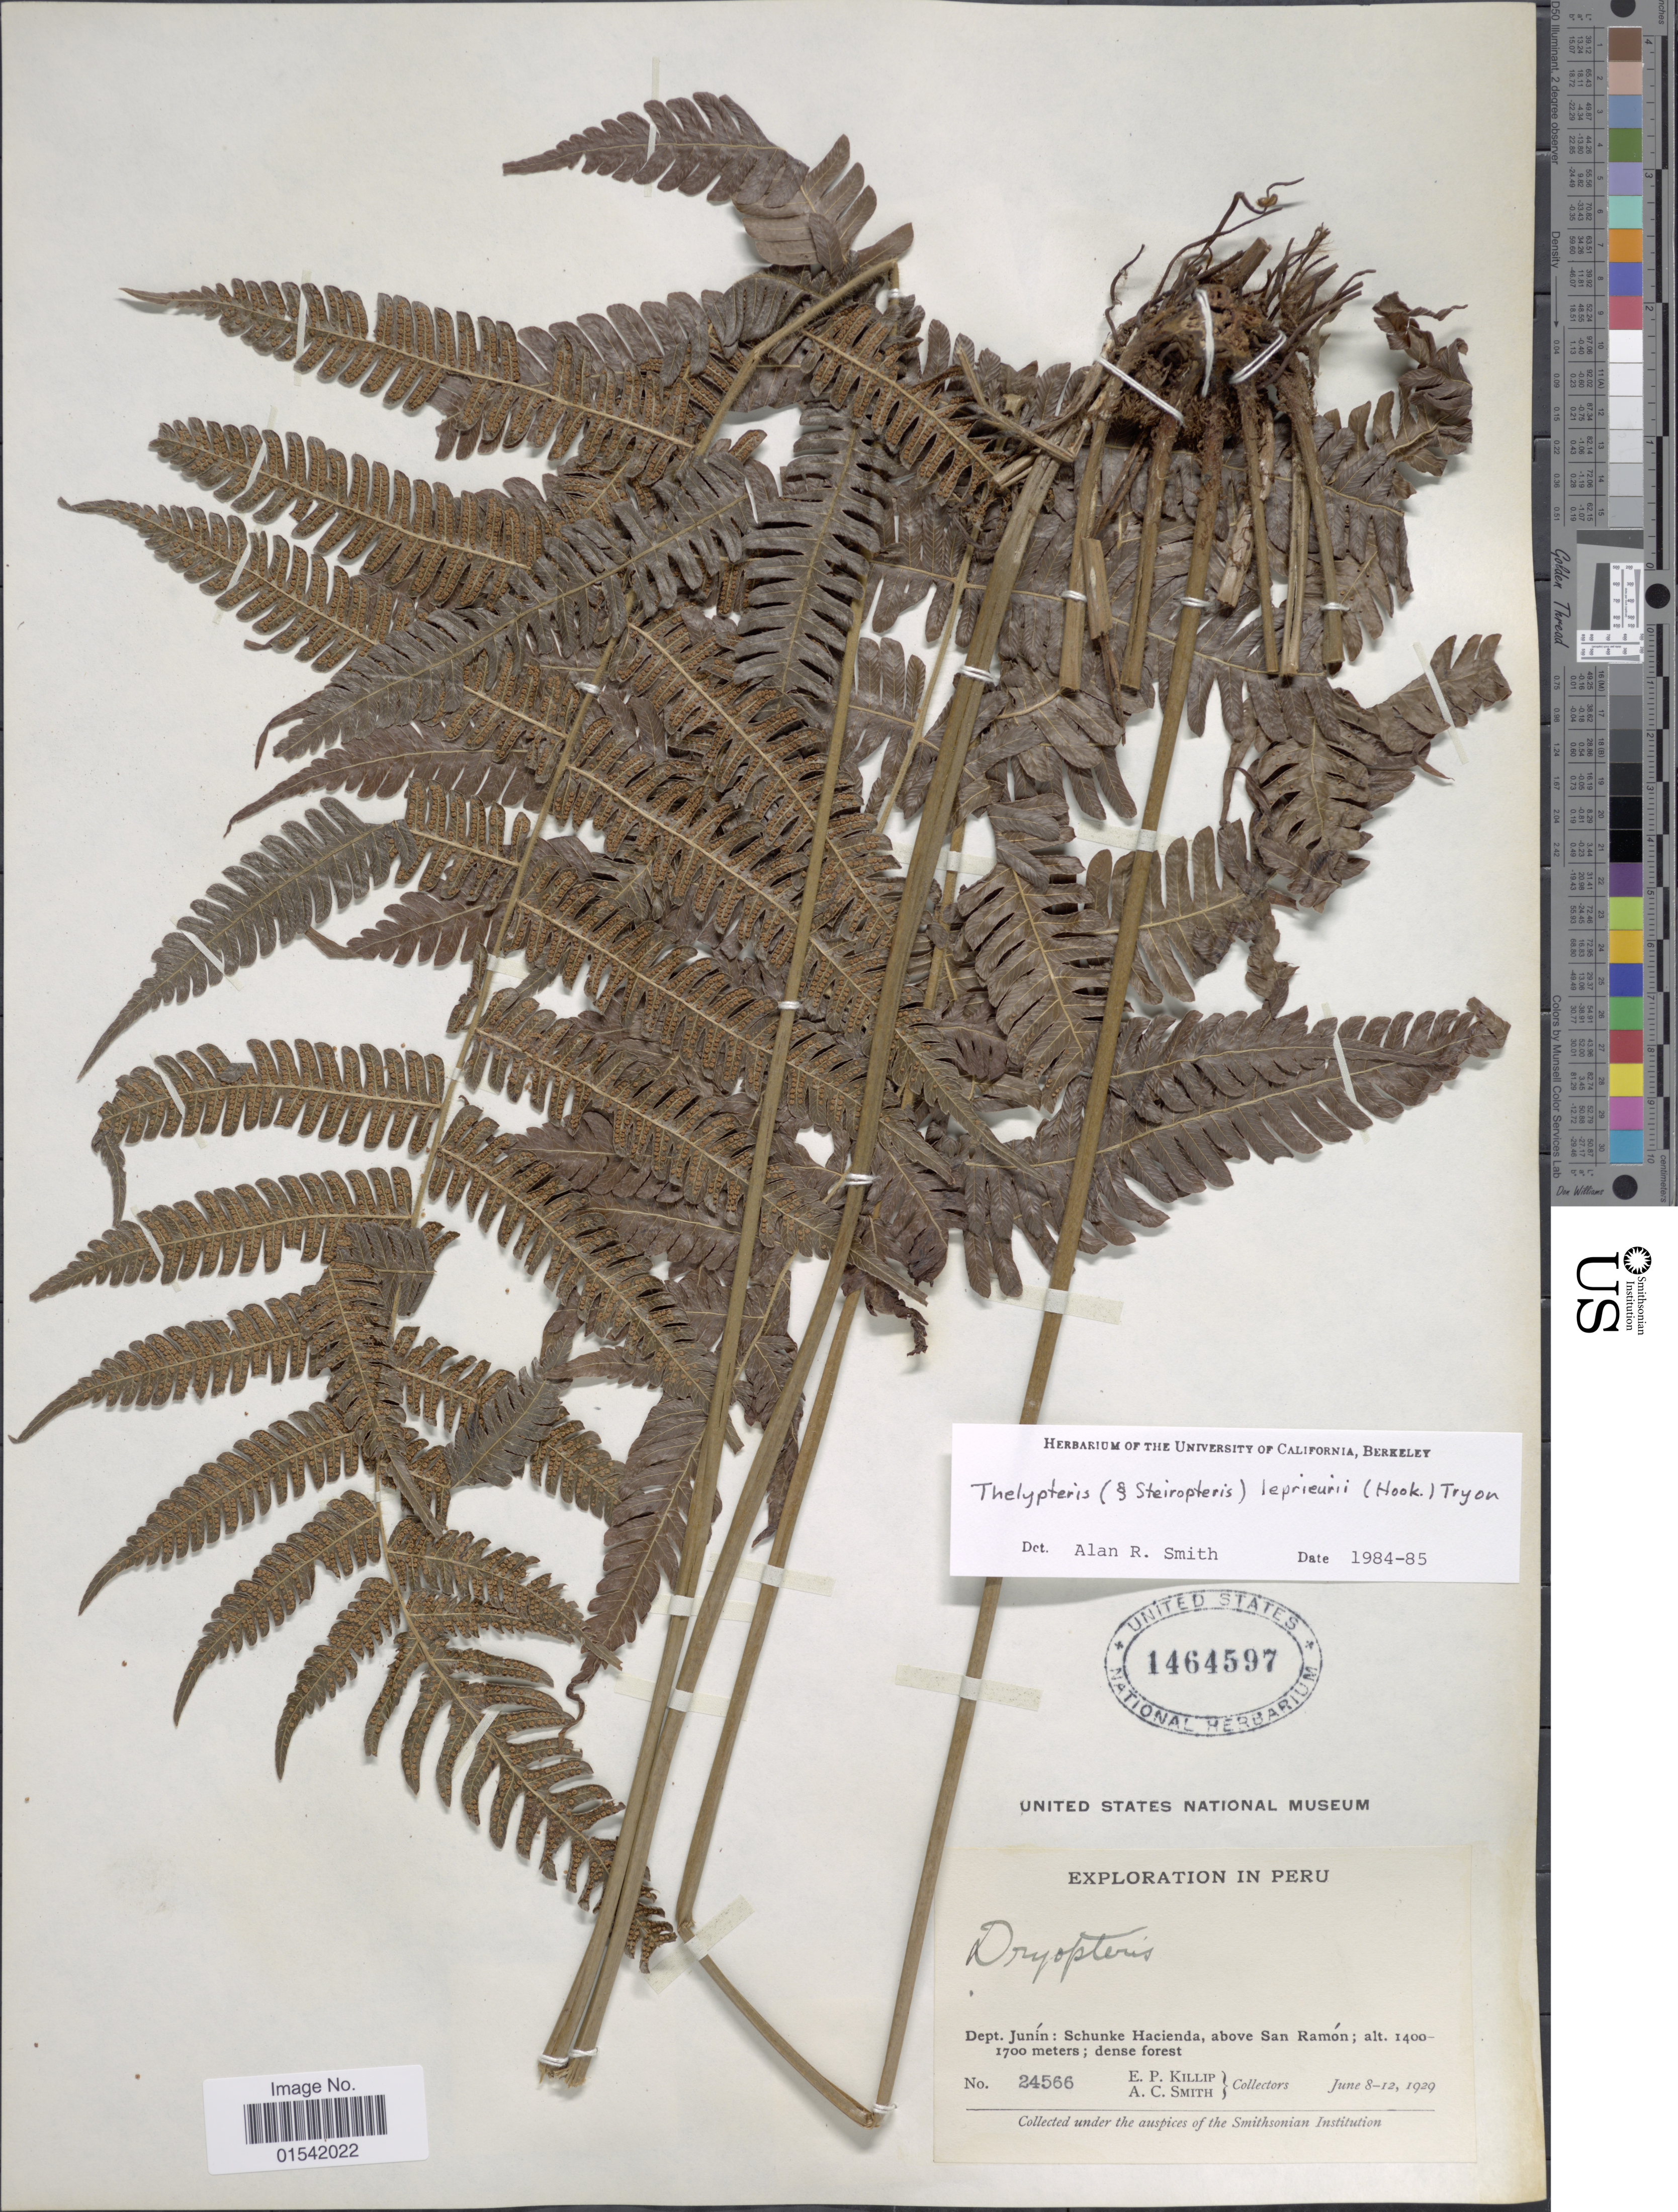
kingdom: Plantae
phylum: Tracheophyta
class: Polypodiopsida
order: Polypodiales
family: Thelypteridaceae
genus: Steiropteris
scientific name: Steiropteris leprieurii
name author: (Hook. f.) Pic. Serm.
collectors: E. P. Killip & A. C. Smith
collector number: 24566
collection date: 1929-06-08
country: Peru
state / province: Junín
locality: Schunke Hacienda, above San Ramón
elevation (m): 1400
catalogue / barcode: US 1464597